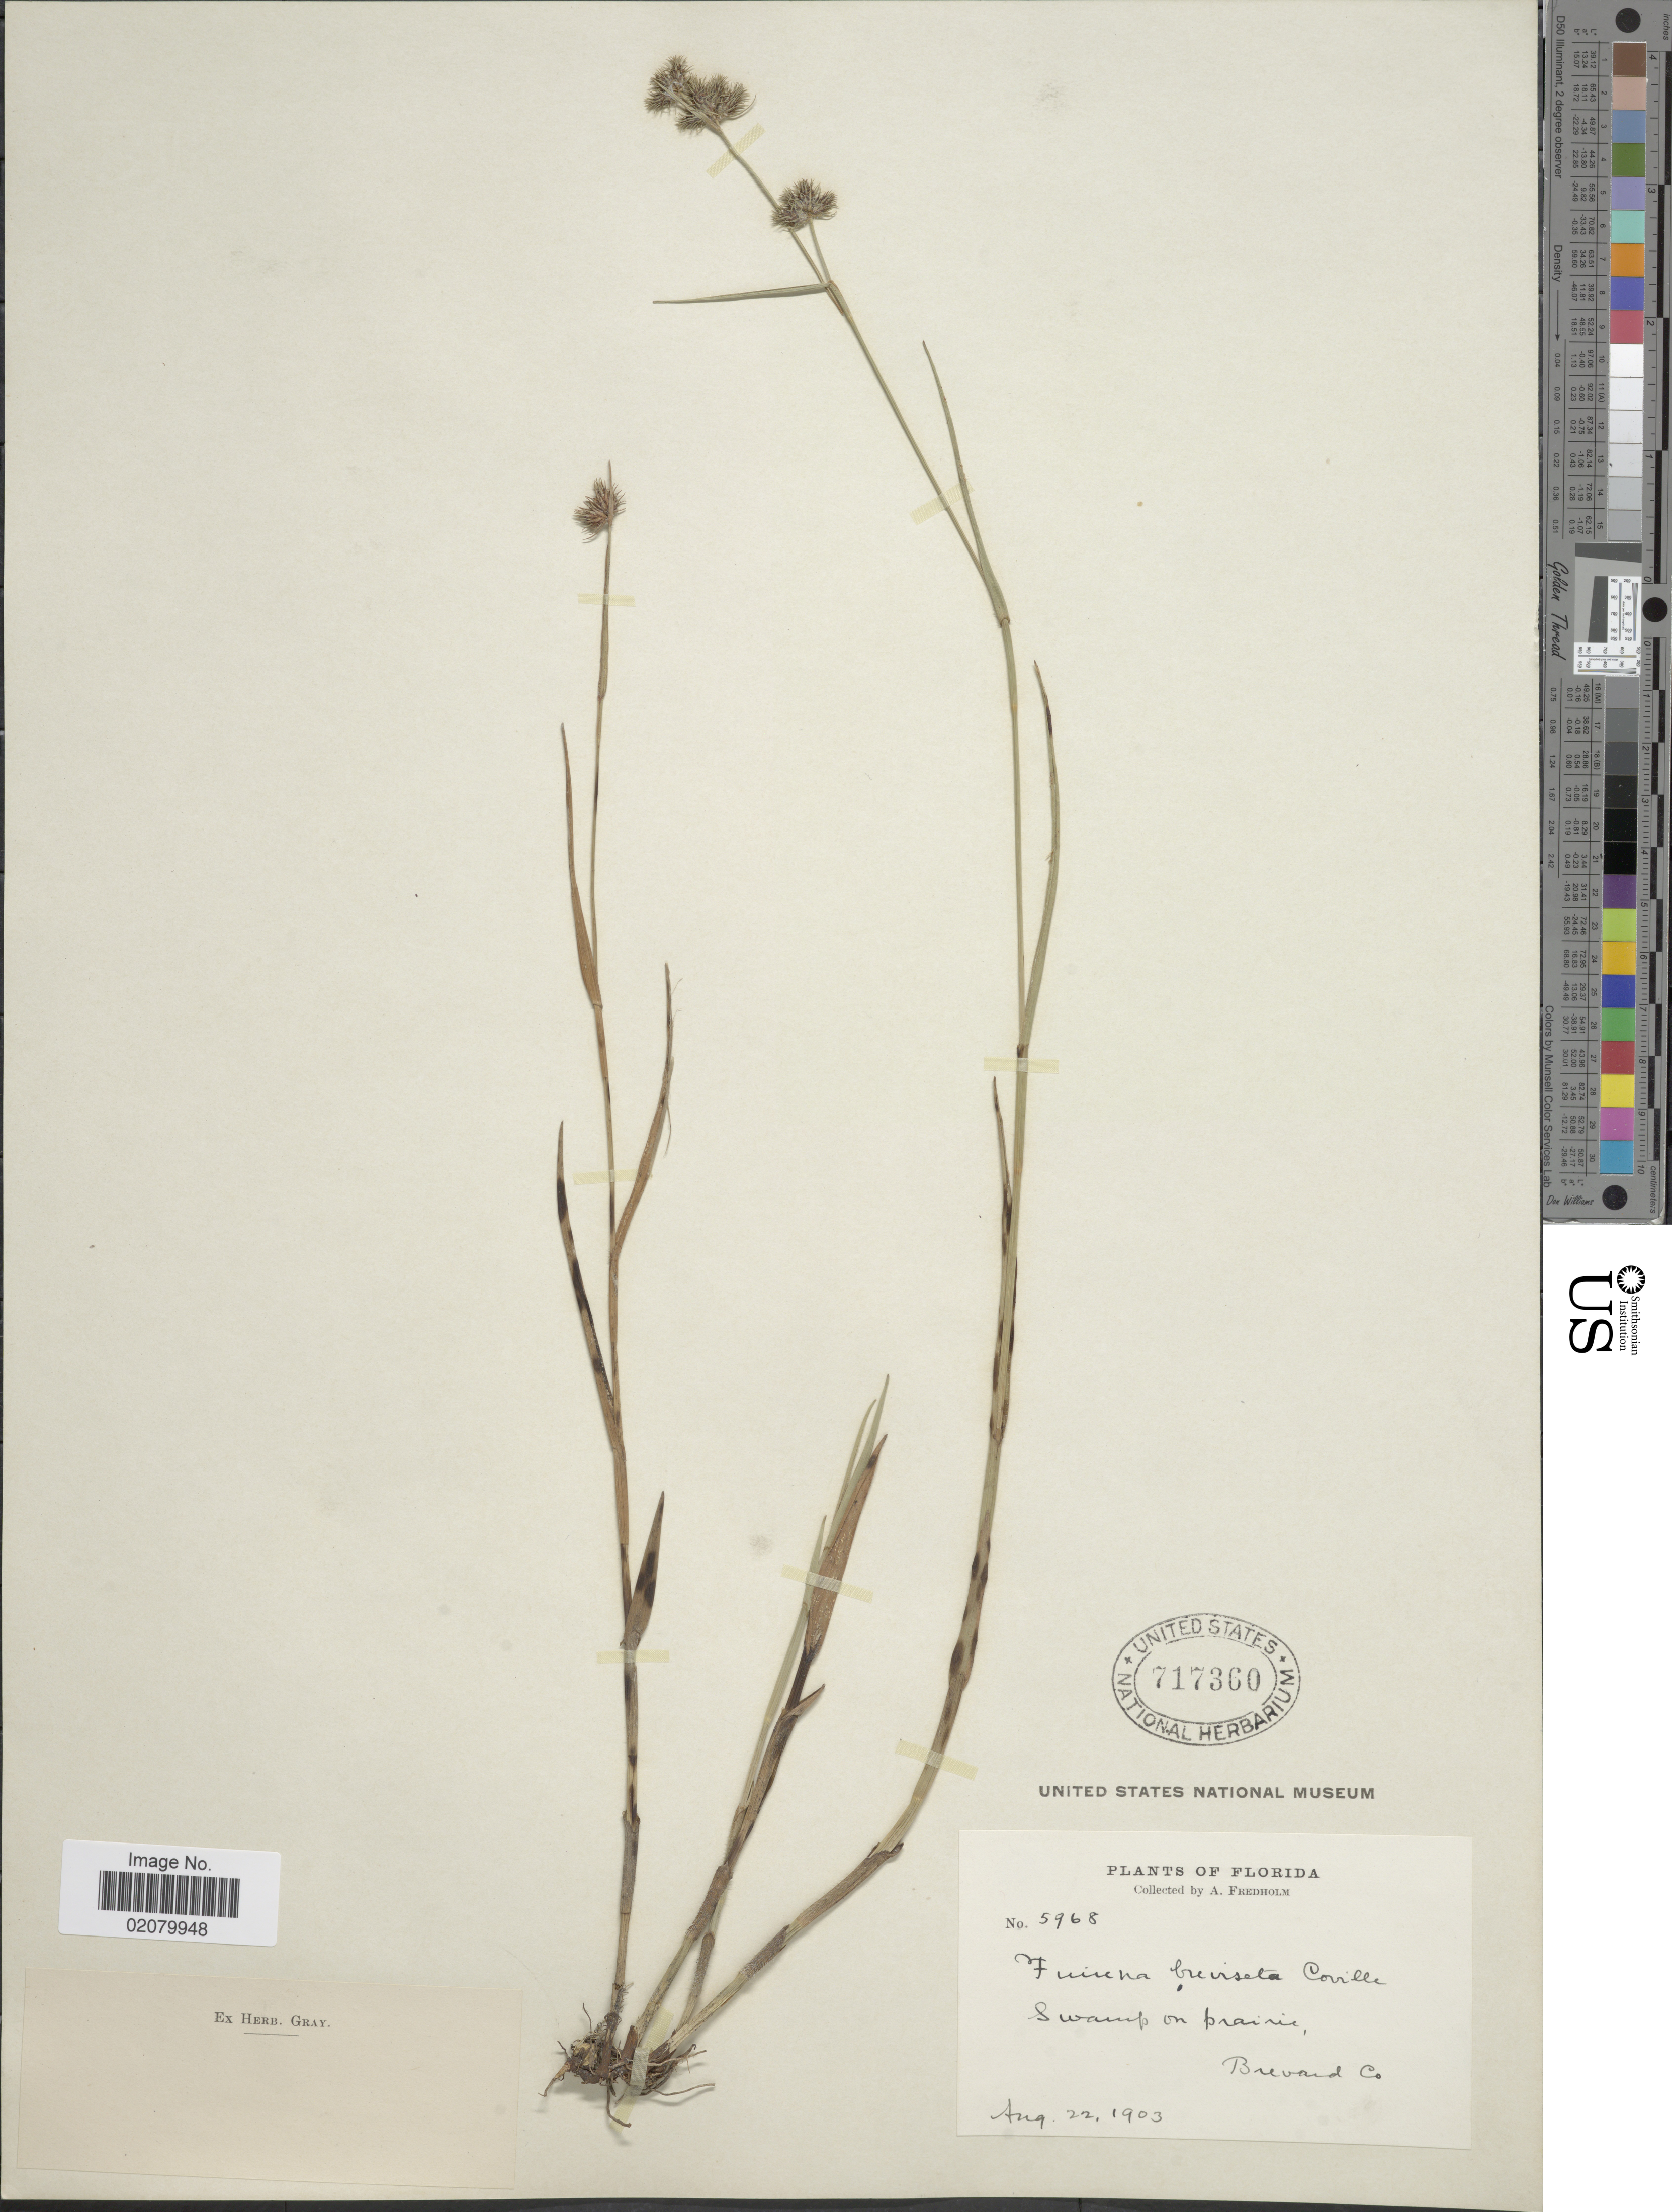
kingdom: Plantae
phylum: Tracheophyta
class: Liliopsida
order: Poales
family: Cyperaceae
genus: Fuirena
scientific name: Fuirena squarrosa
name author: Michx.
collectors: A. Fredholm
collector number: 5968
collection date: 1903-08-22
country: United States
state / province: Florida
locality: Brevard Co.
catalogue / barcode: US 717360